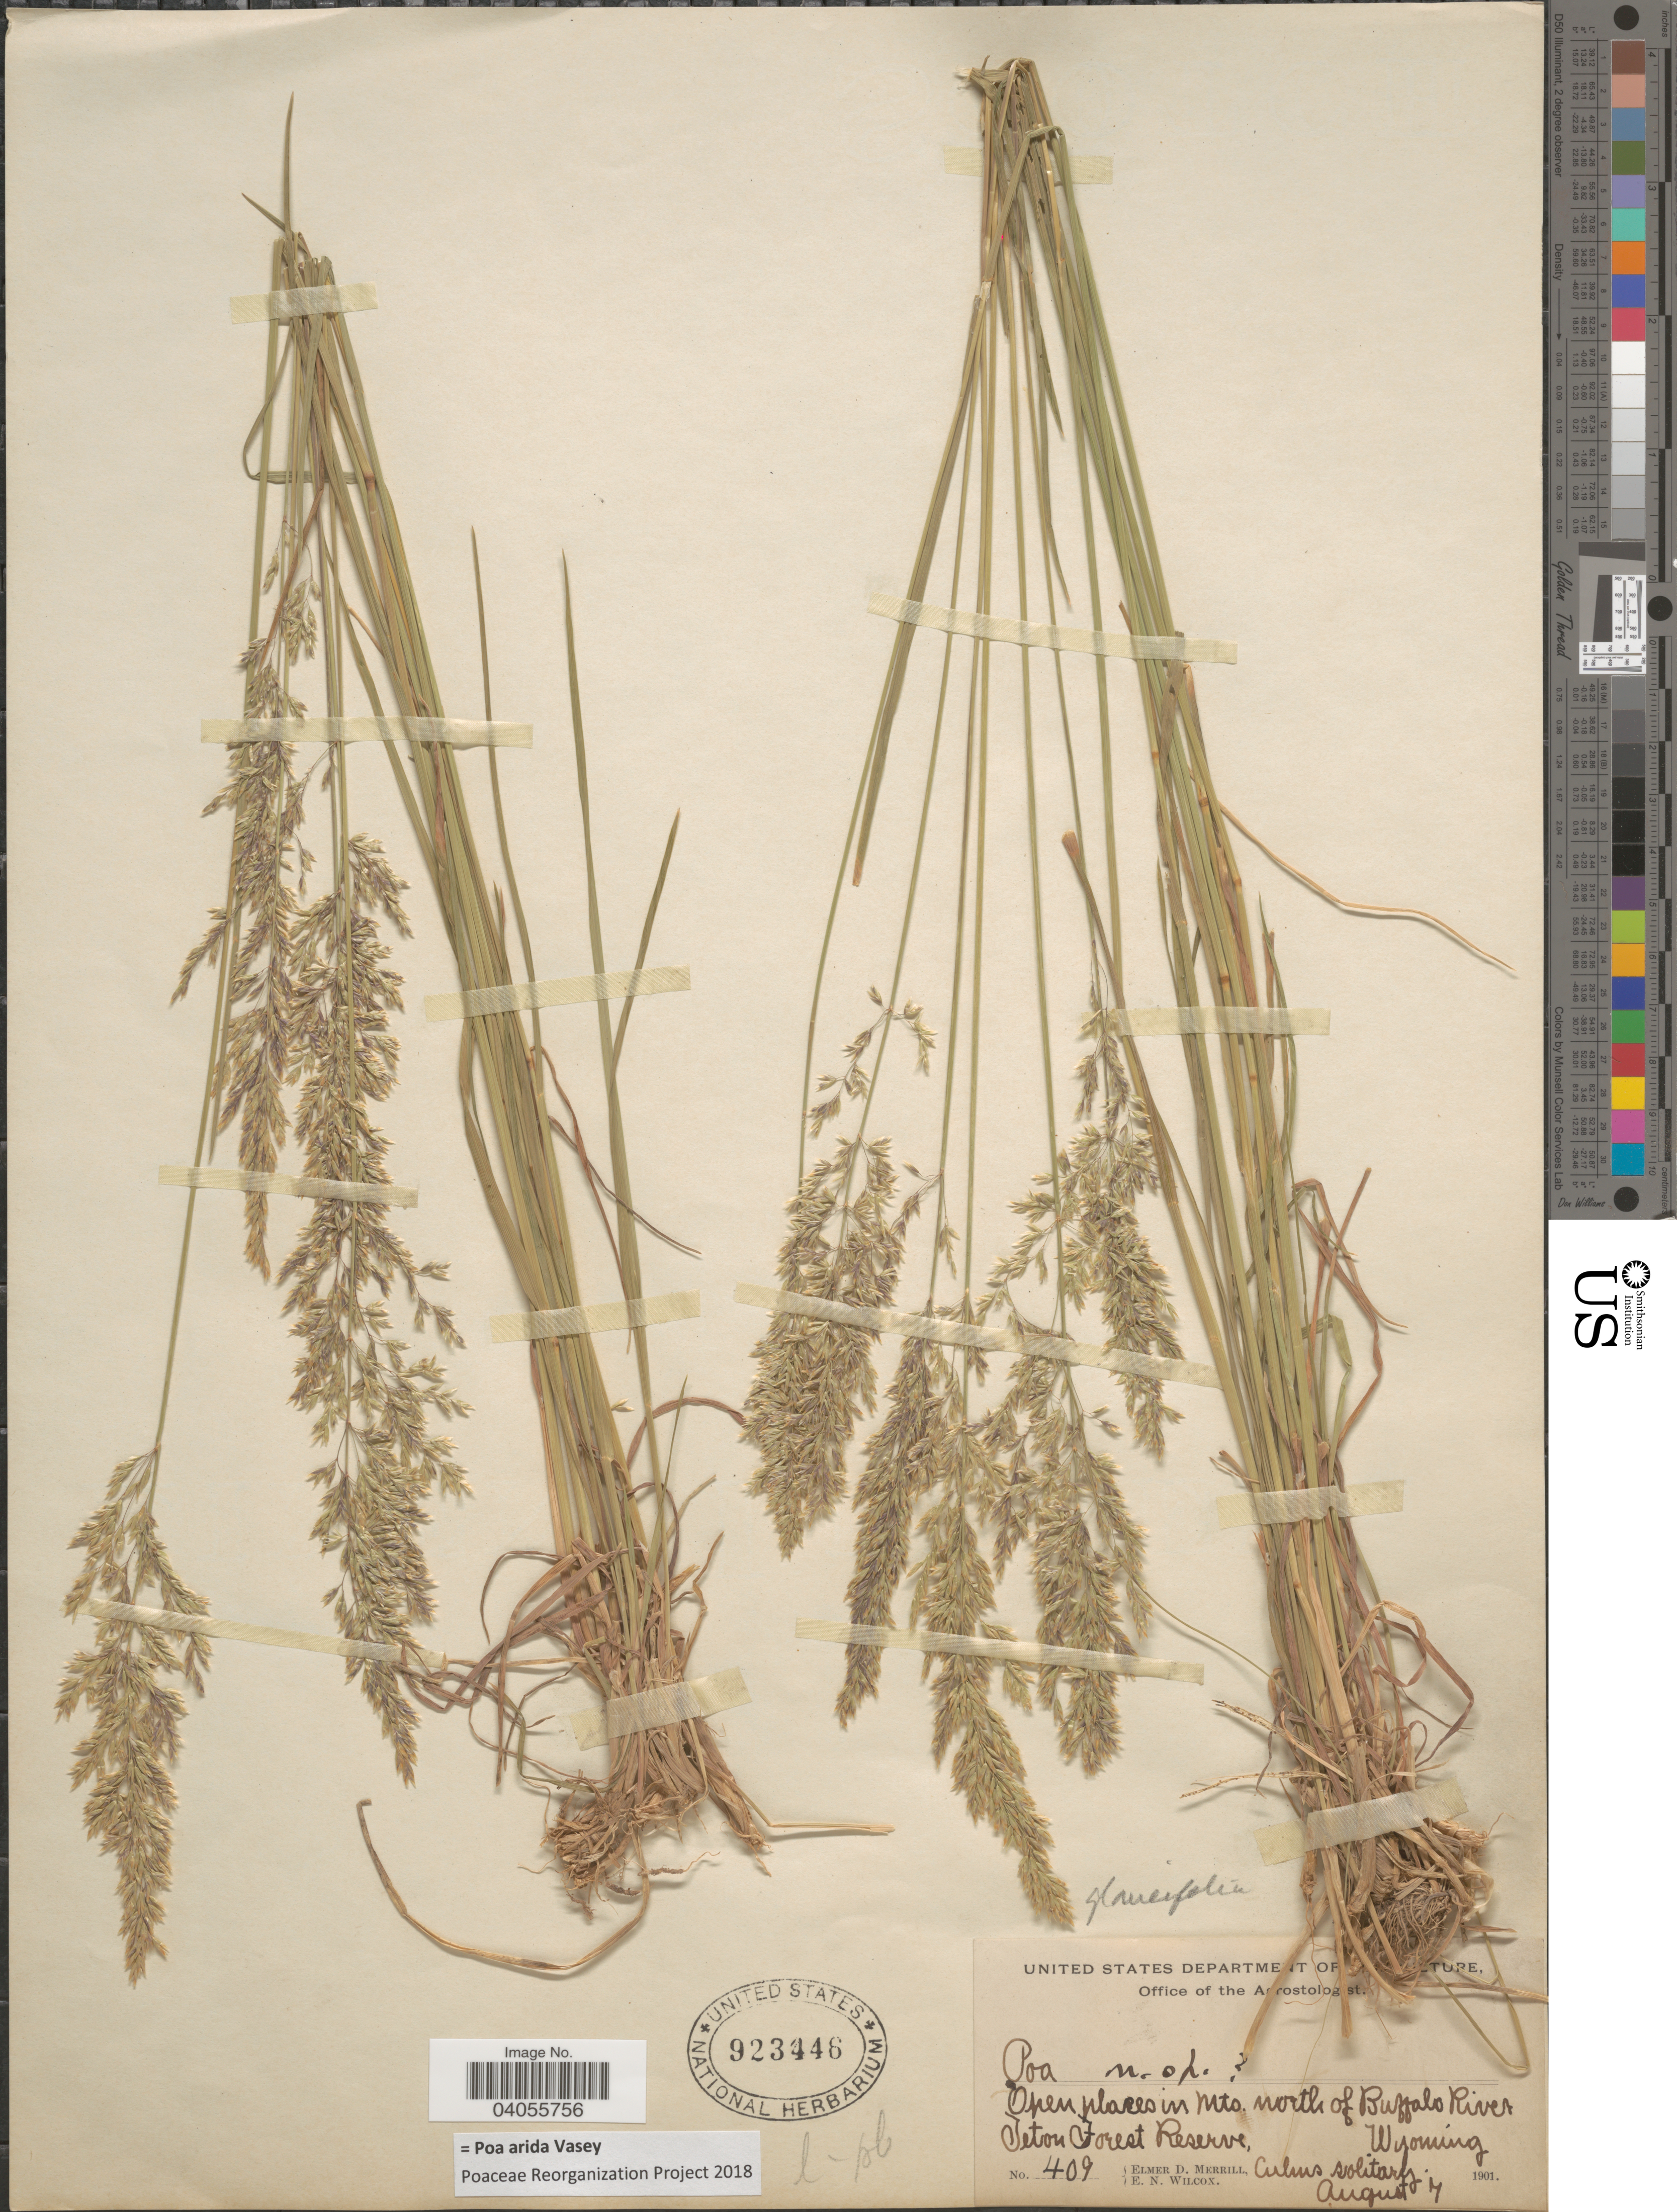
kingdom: Plantae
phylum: Tracheophyta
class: Liliopsida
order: Poales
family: Poaceae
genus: Poa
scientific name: Poa arida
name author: Vasey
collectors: E. D. Merrill & E. Wilcox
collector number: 409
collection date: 1901-08-07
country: United States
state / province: Wyoming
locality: Open places in Mts. north of Buffalo River. Teton Forest Reserve.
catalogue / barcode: US 923446